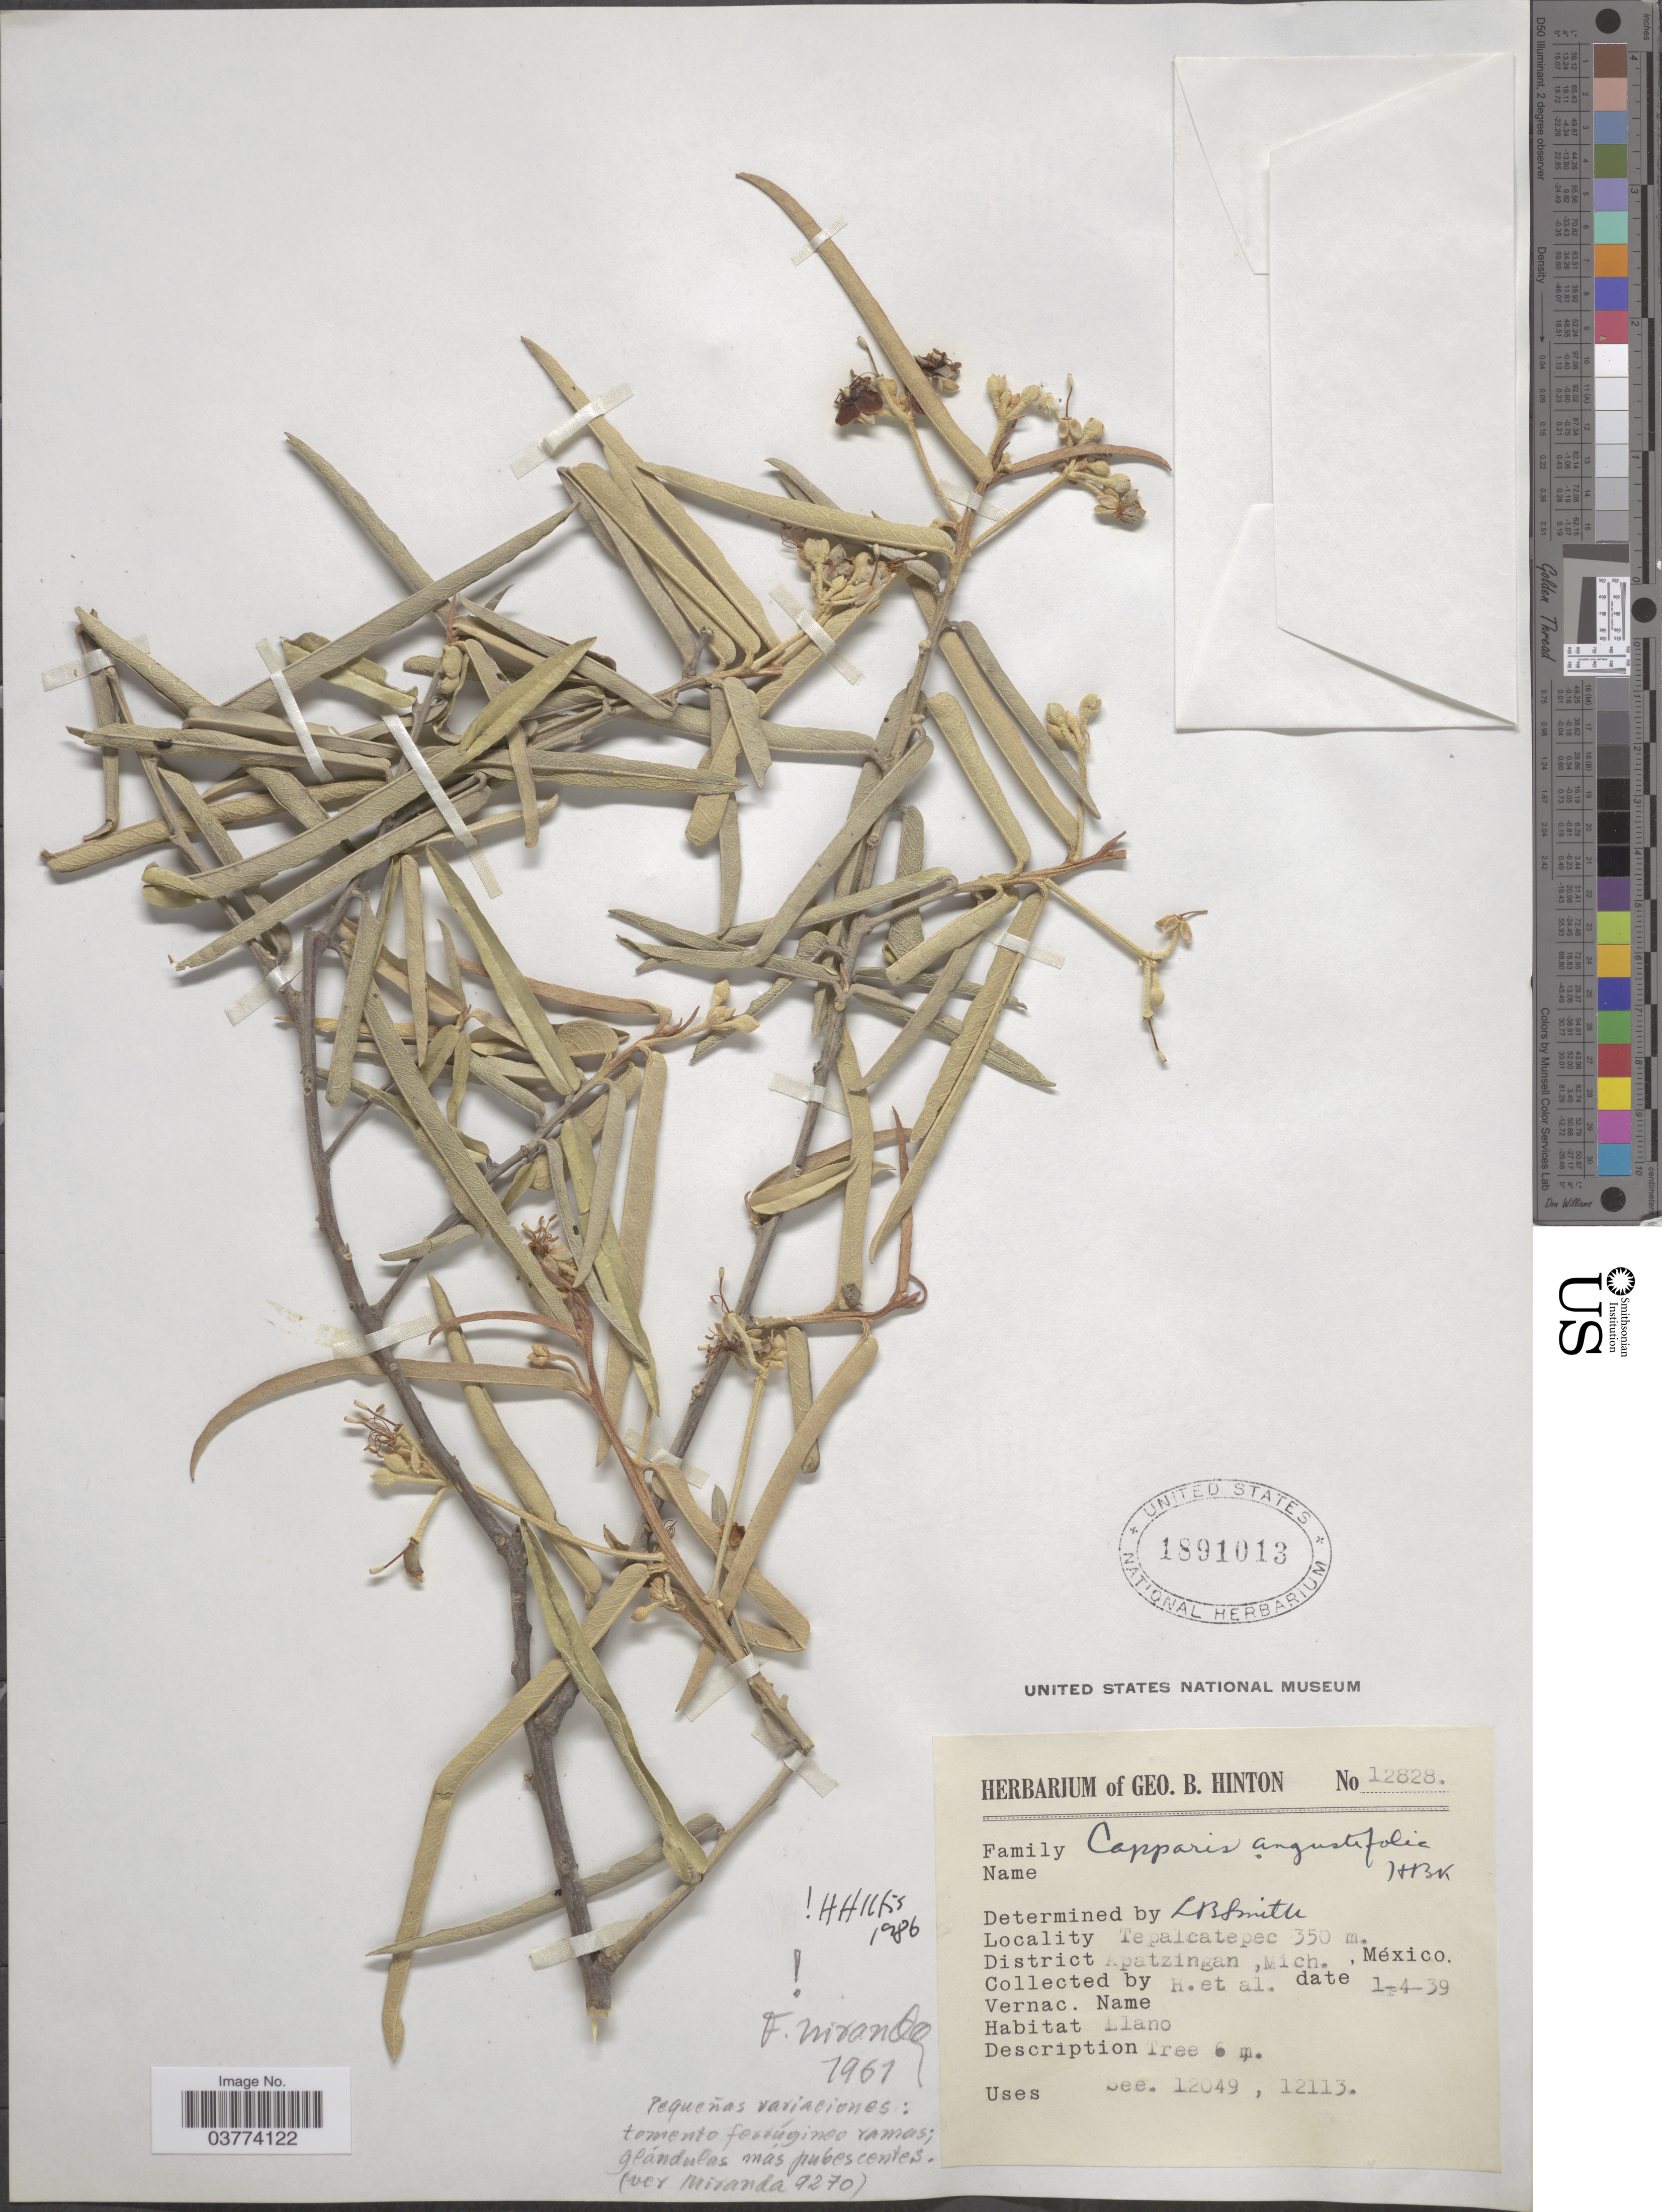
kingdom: Plantae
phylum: Tracheophyta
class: Magnoliopsida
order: Brassicales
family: Capparaceae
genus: Quadrella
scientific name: Quadrella angustifolia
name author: (Kunth) Iltis & Cornejo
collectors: G. B. Hinton & et al.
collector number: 12828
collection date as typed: Transcribed d/m/y: 1/4/39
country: Mexico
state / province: Michoacán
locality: Tepalcatepec. District Apatzingan.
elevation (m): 350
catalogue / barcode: US 1891013